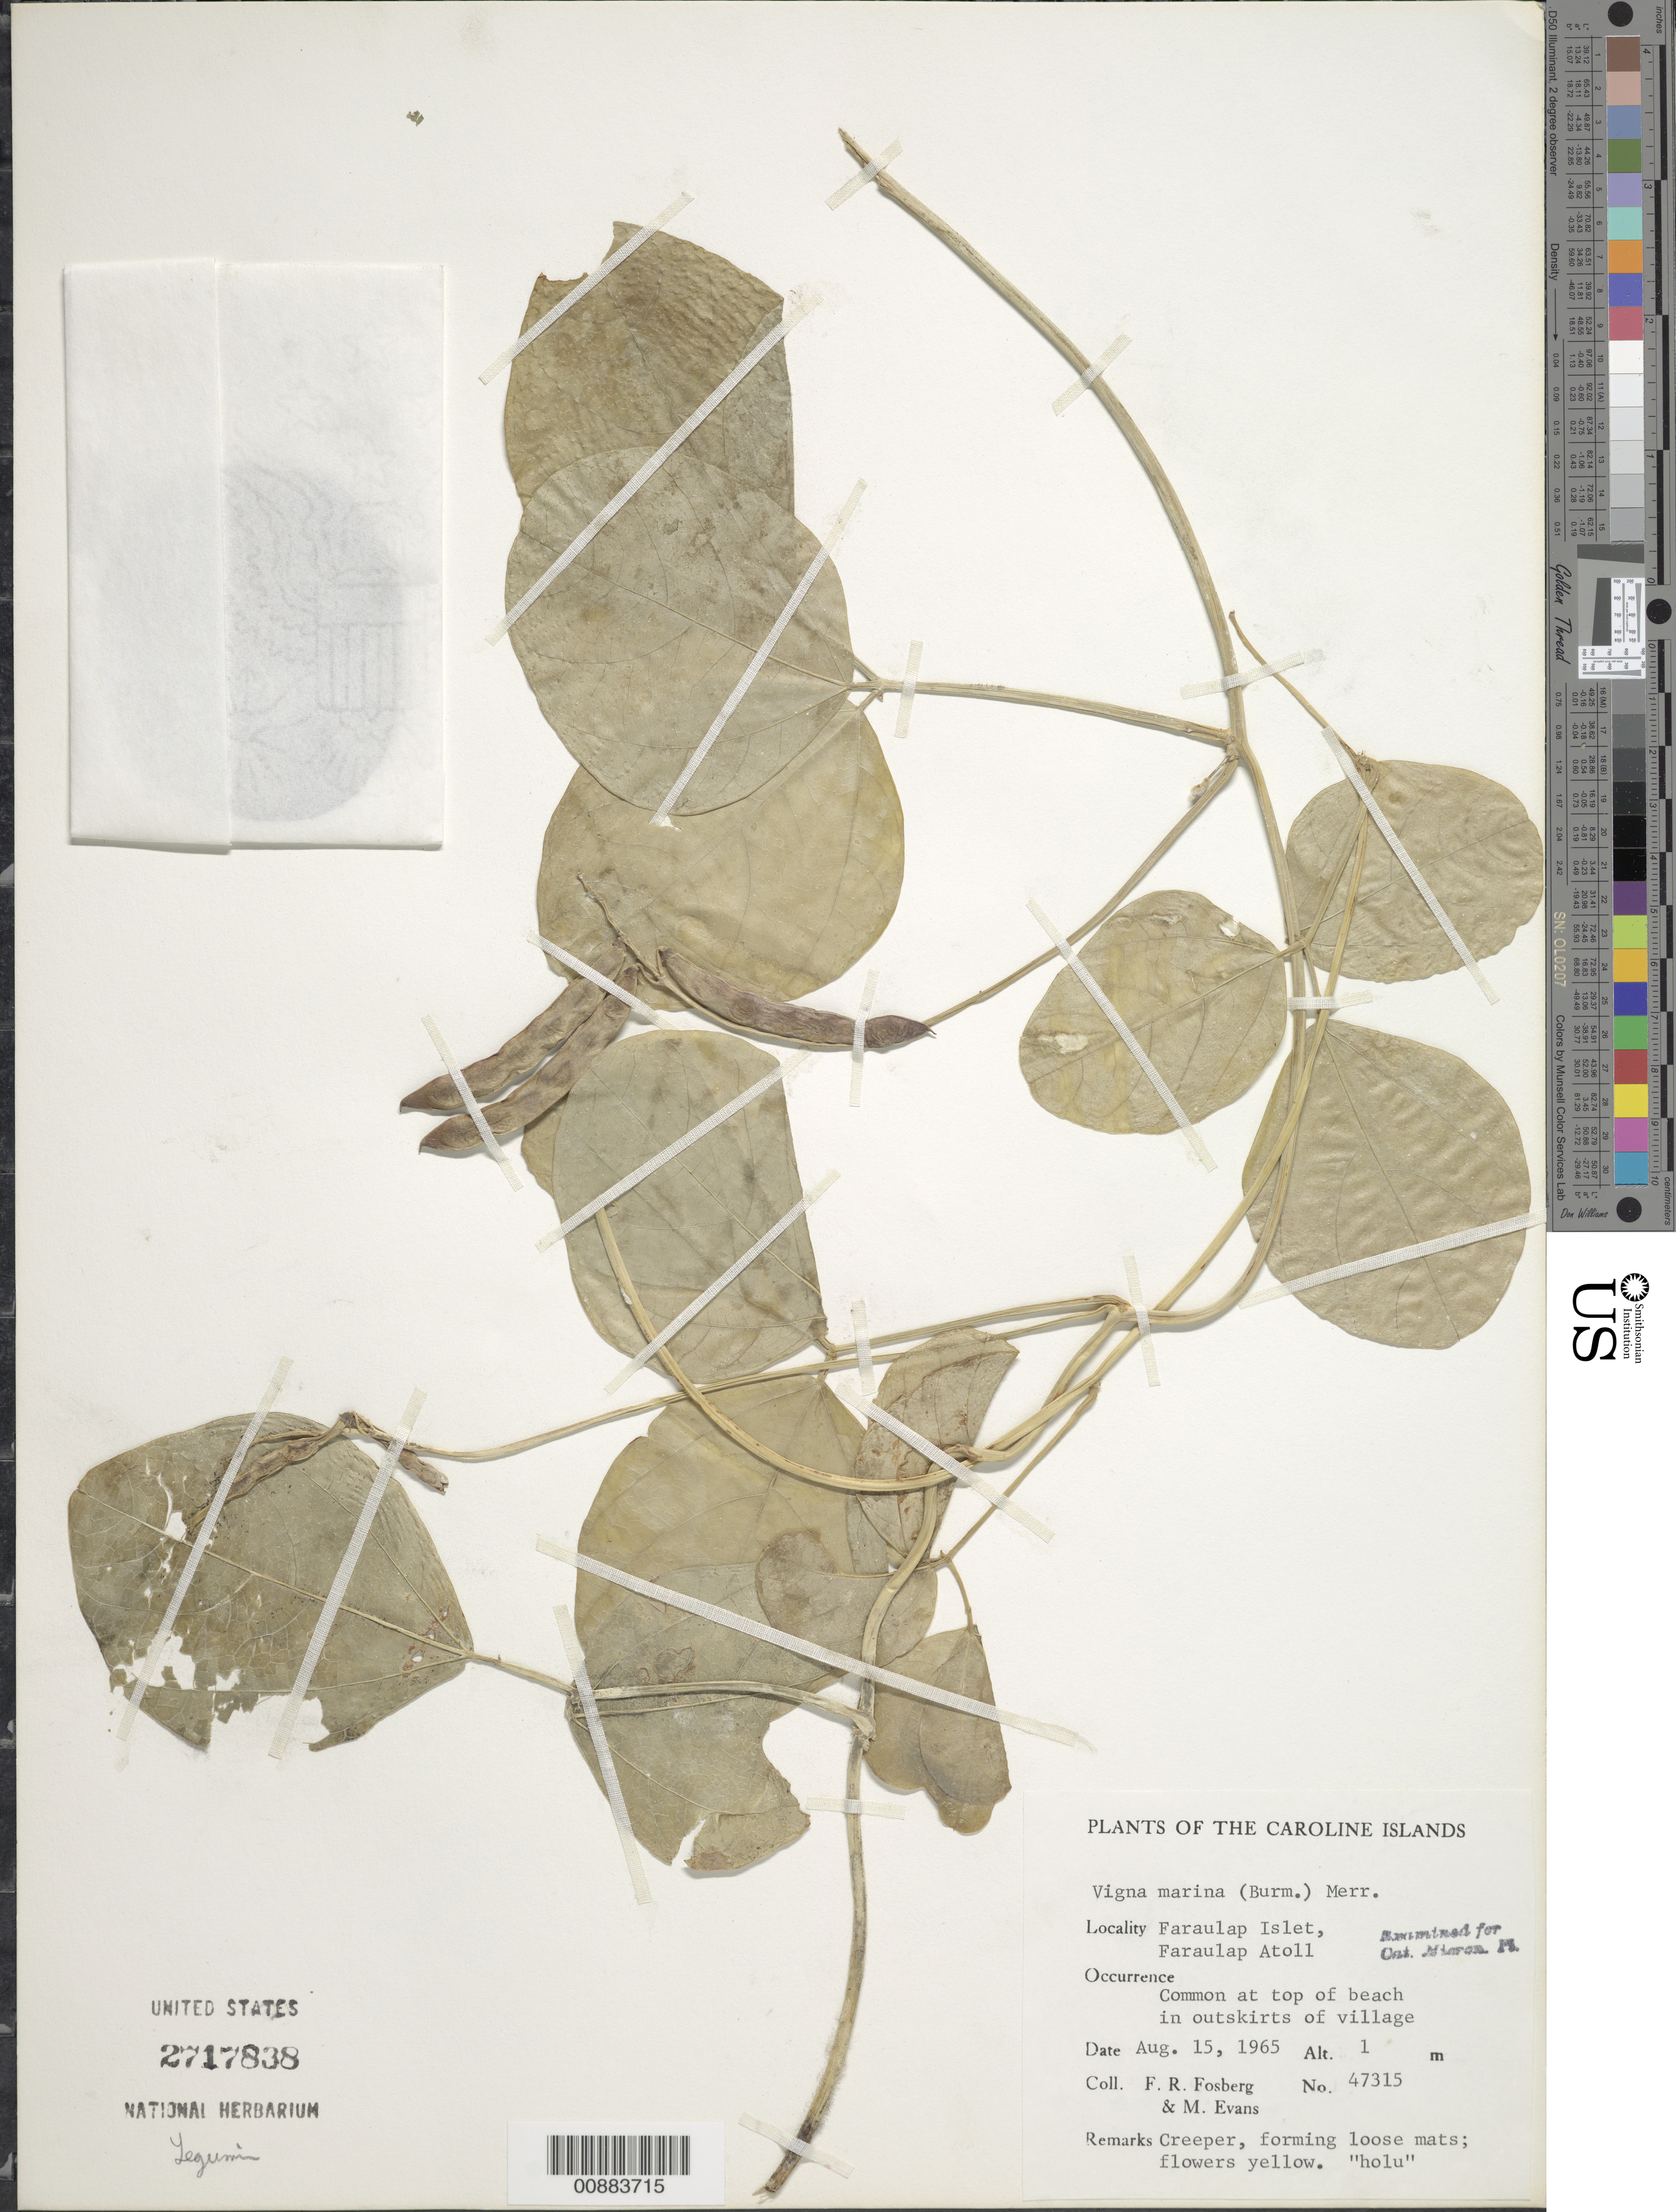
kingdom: Plantae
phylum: Tracheophyta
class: Magnoliopsida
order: Fabales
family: Fabaceae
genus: Vigna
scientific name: Vigna marina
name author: (Burm.) Merr.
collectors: F. R. Fosberg & M. Evans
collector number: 47315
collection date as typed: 15 Aug 1965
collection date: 1965-08-15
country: Micronesia, Federated States of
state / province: Yap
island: Faraulep Atoll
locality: (Faraulap Atoll) Faraulap Islet.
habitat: Common at top of beach in outskirts of village.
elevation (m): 1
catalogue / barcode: US 2717838